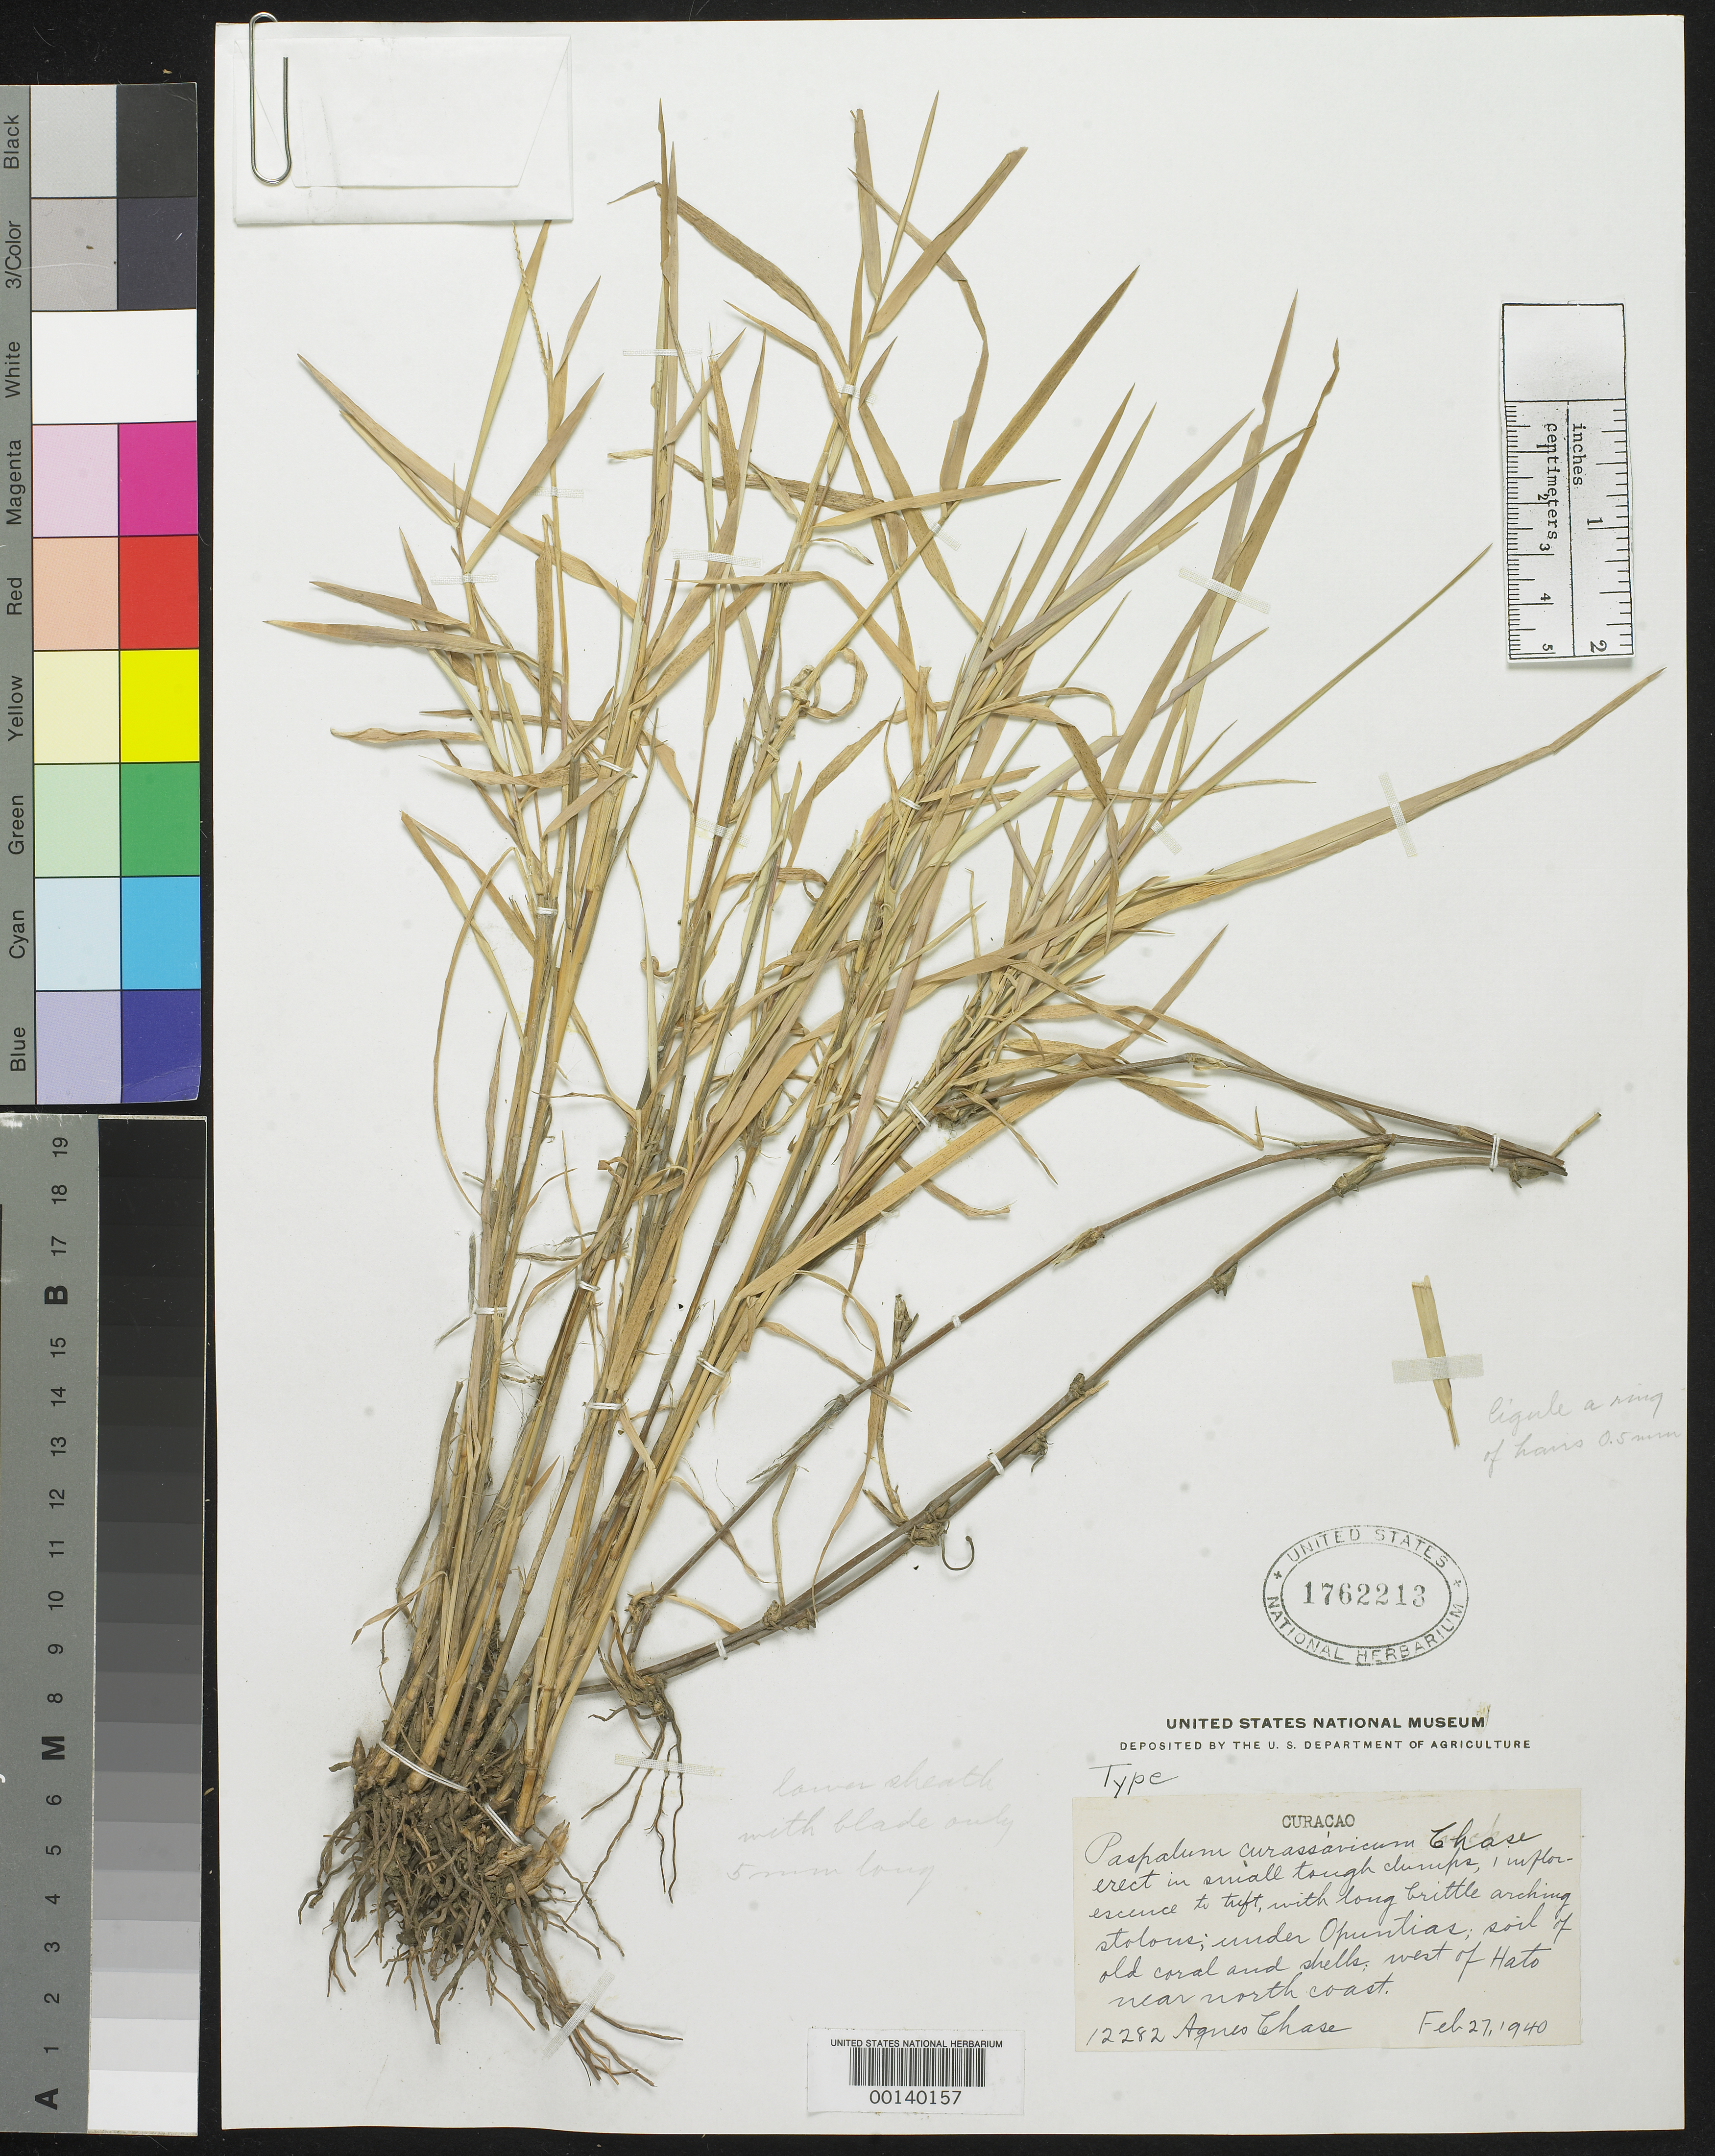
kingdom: Plantae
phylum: Tracheophyta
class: Liliopsida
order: Poales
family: Poaceae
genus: Paspalum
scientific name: Paspalum curassavicum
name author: Chase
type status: Holotype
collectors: A. Chase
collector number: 12282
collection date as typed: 27 Feb 1940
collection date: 1940-02-27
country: Curaçao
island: Curaçao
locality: North coast of Curacao, west of Hato.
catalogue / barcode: US 1762213